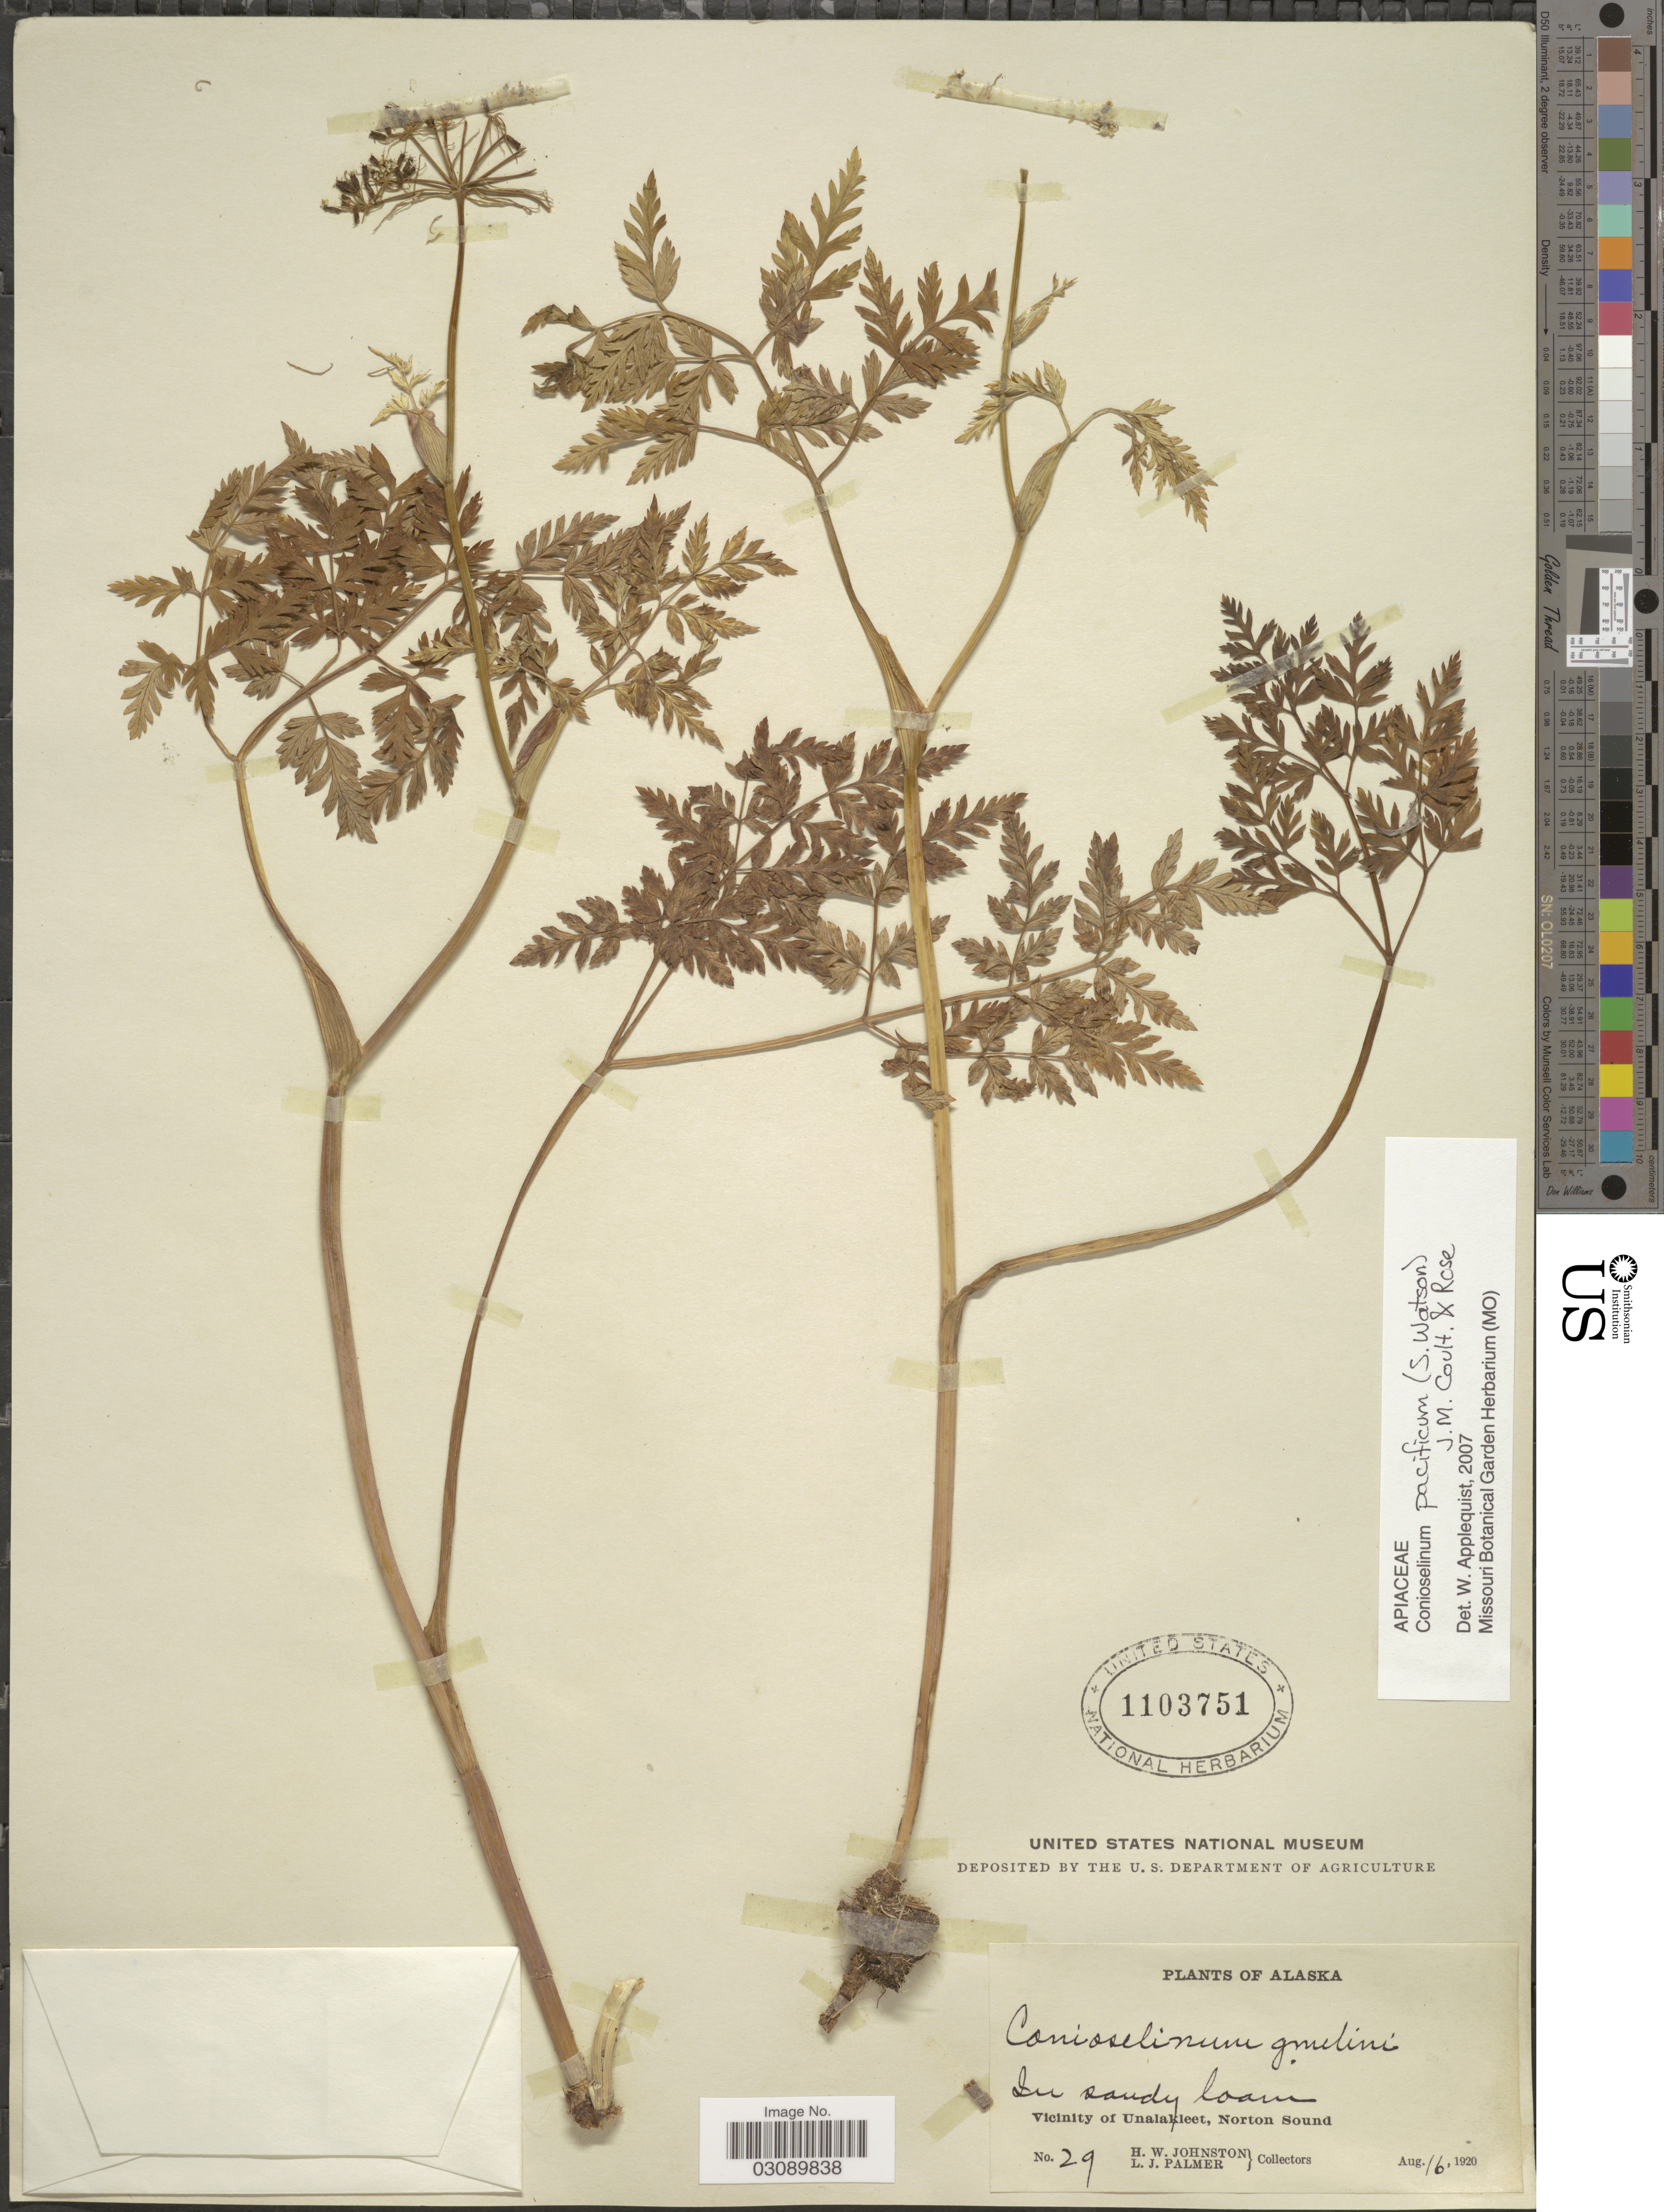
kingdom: Plantae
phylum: Tracheophyta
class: Magnoliopsida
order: Apiales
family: Apiaceae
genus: Conioselinum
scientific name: Conioselinum pacificum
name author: (S. Watson) J.M. Coult. & Rose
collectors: H. W. Johnston & L. J. Palmer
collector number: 29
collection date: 1920-08-16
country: United States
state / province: Alaska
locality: Vicinity of Unalakleet, Norton Sound.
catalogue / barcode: US 1103751